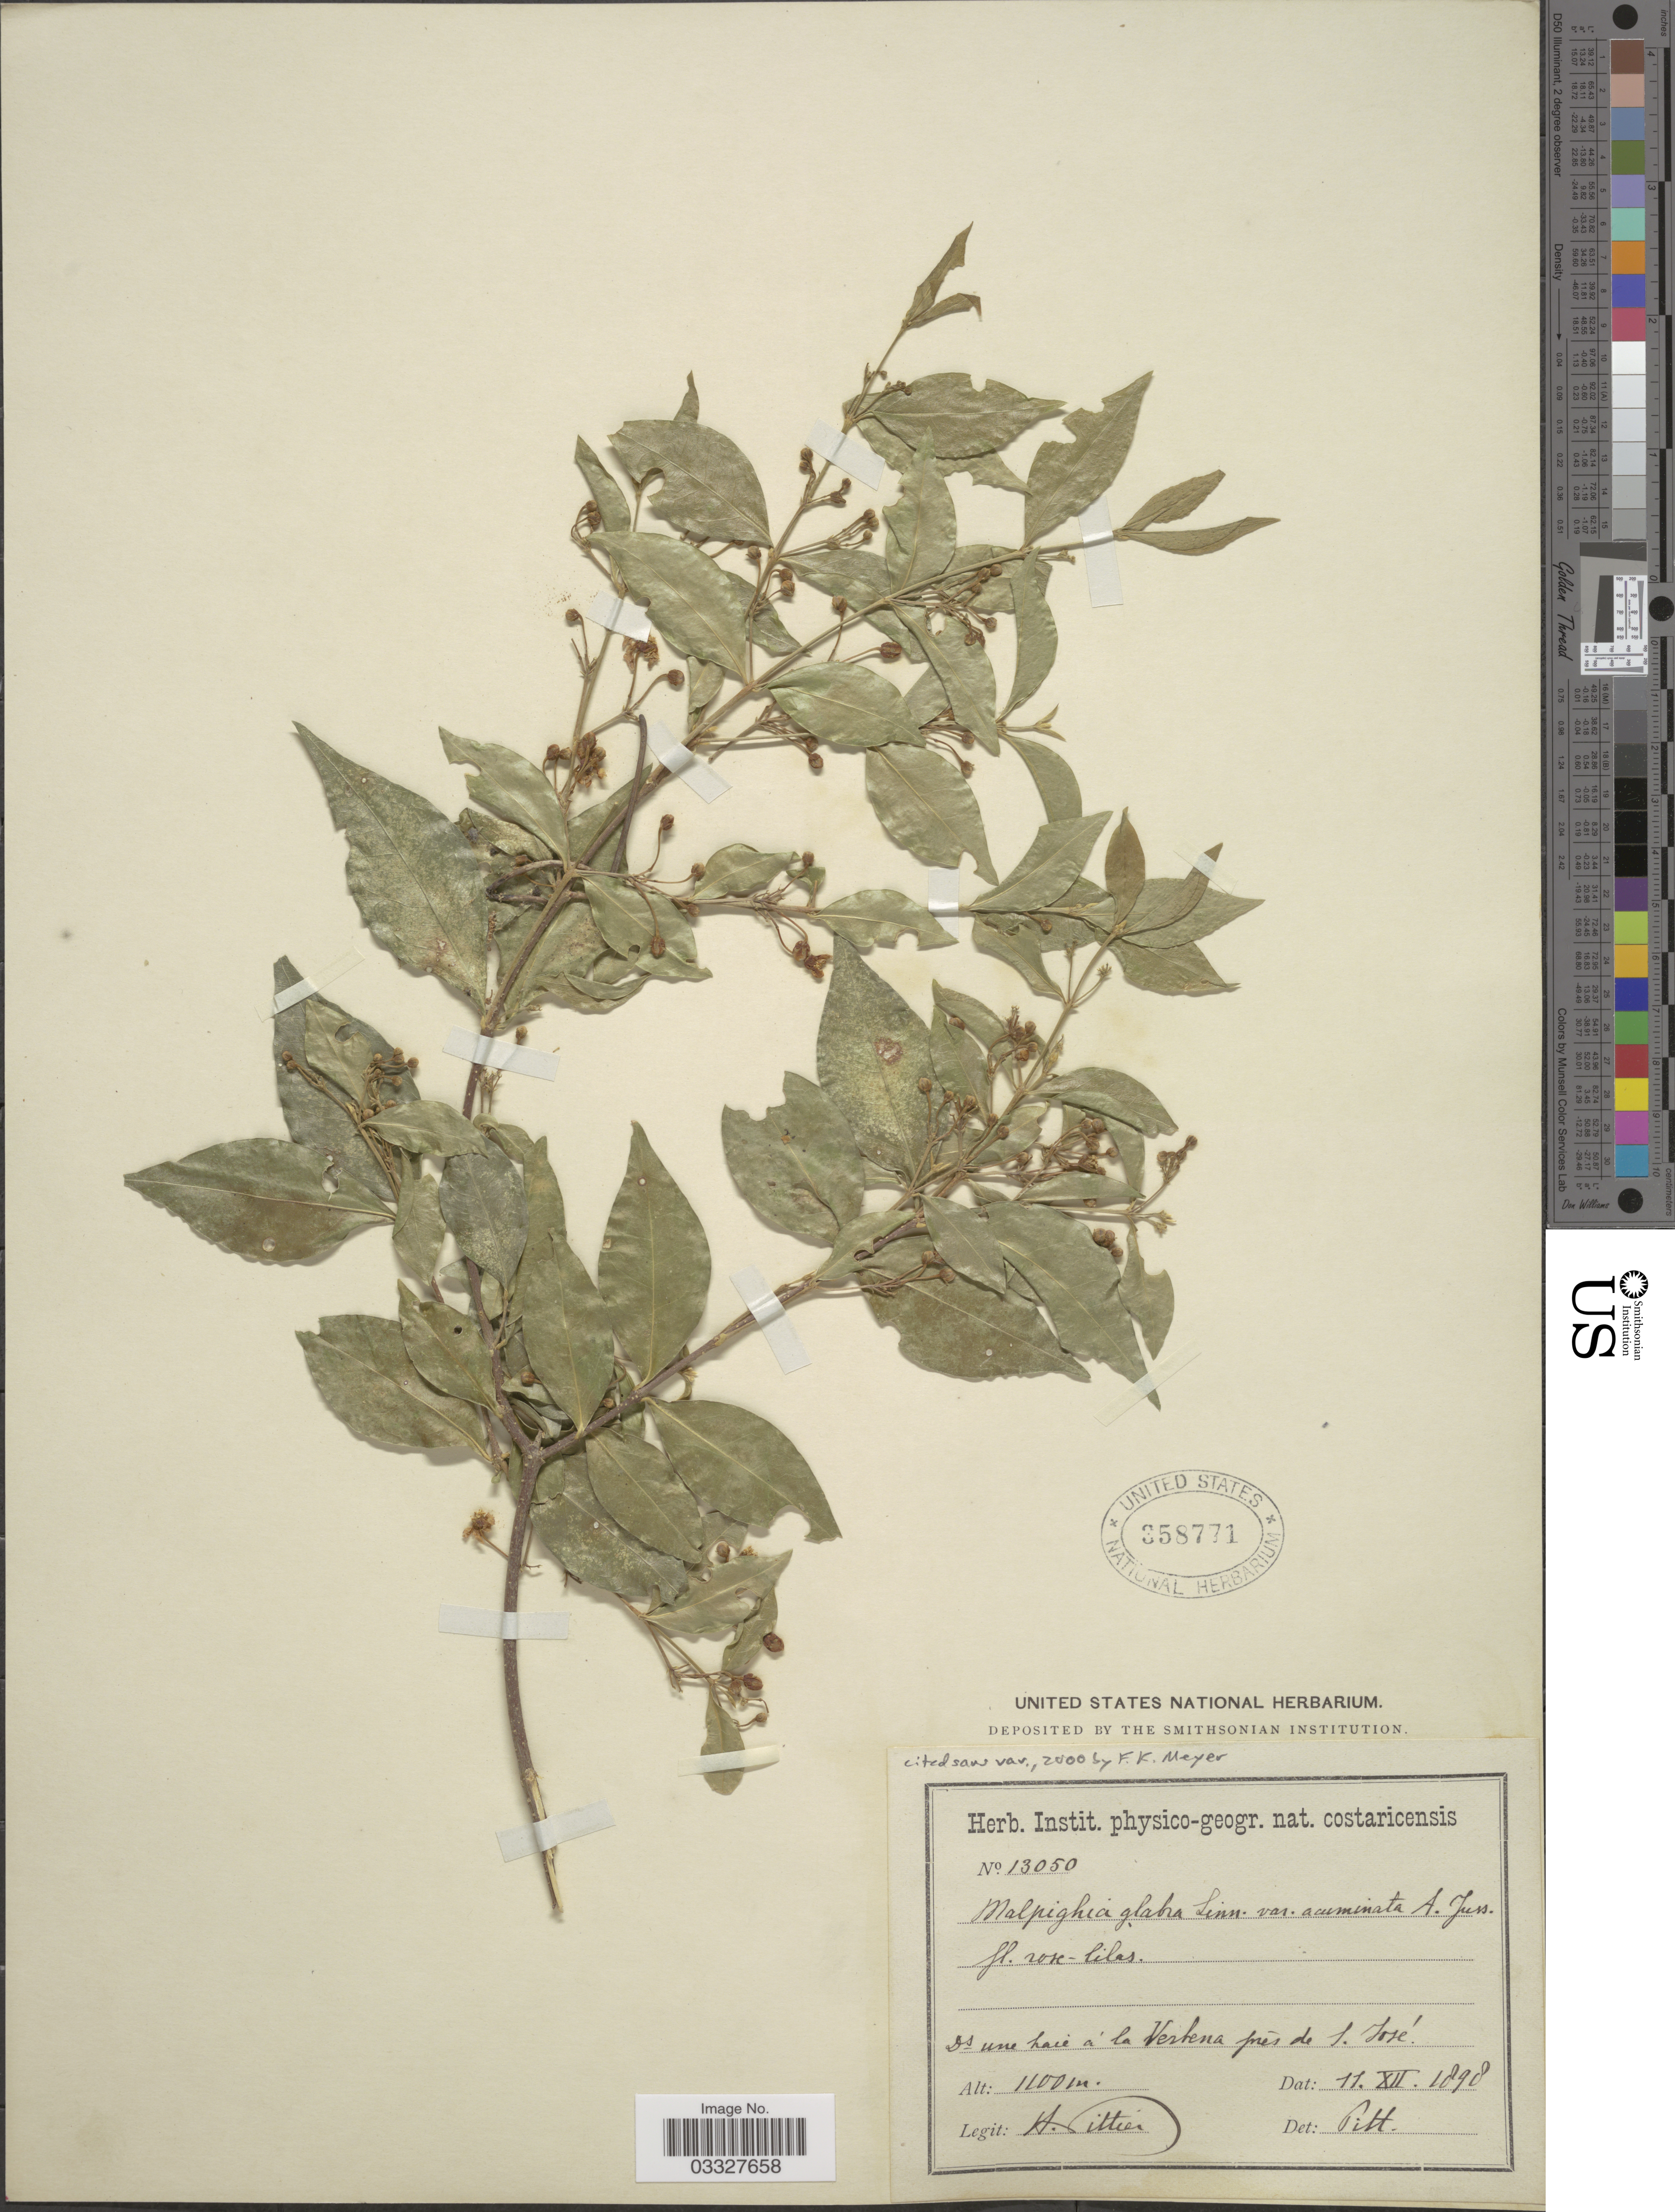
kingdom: Plantae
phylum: Tracheophyta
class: Magnoliopsida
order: Malpighiales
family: Malpighiaceae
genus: Malpighia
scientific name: Malpighia glabra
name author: L.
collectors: H. F. Pittier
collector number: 13050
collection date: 1898-12-11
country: Costa Rica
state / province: San José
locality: De una haie á la Verbena près de S. José [from a hedge at the Verbena, near San José]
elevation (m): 1100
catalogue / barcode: US 358771